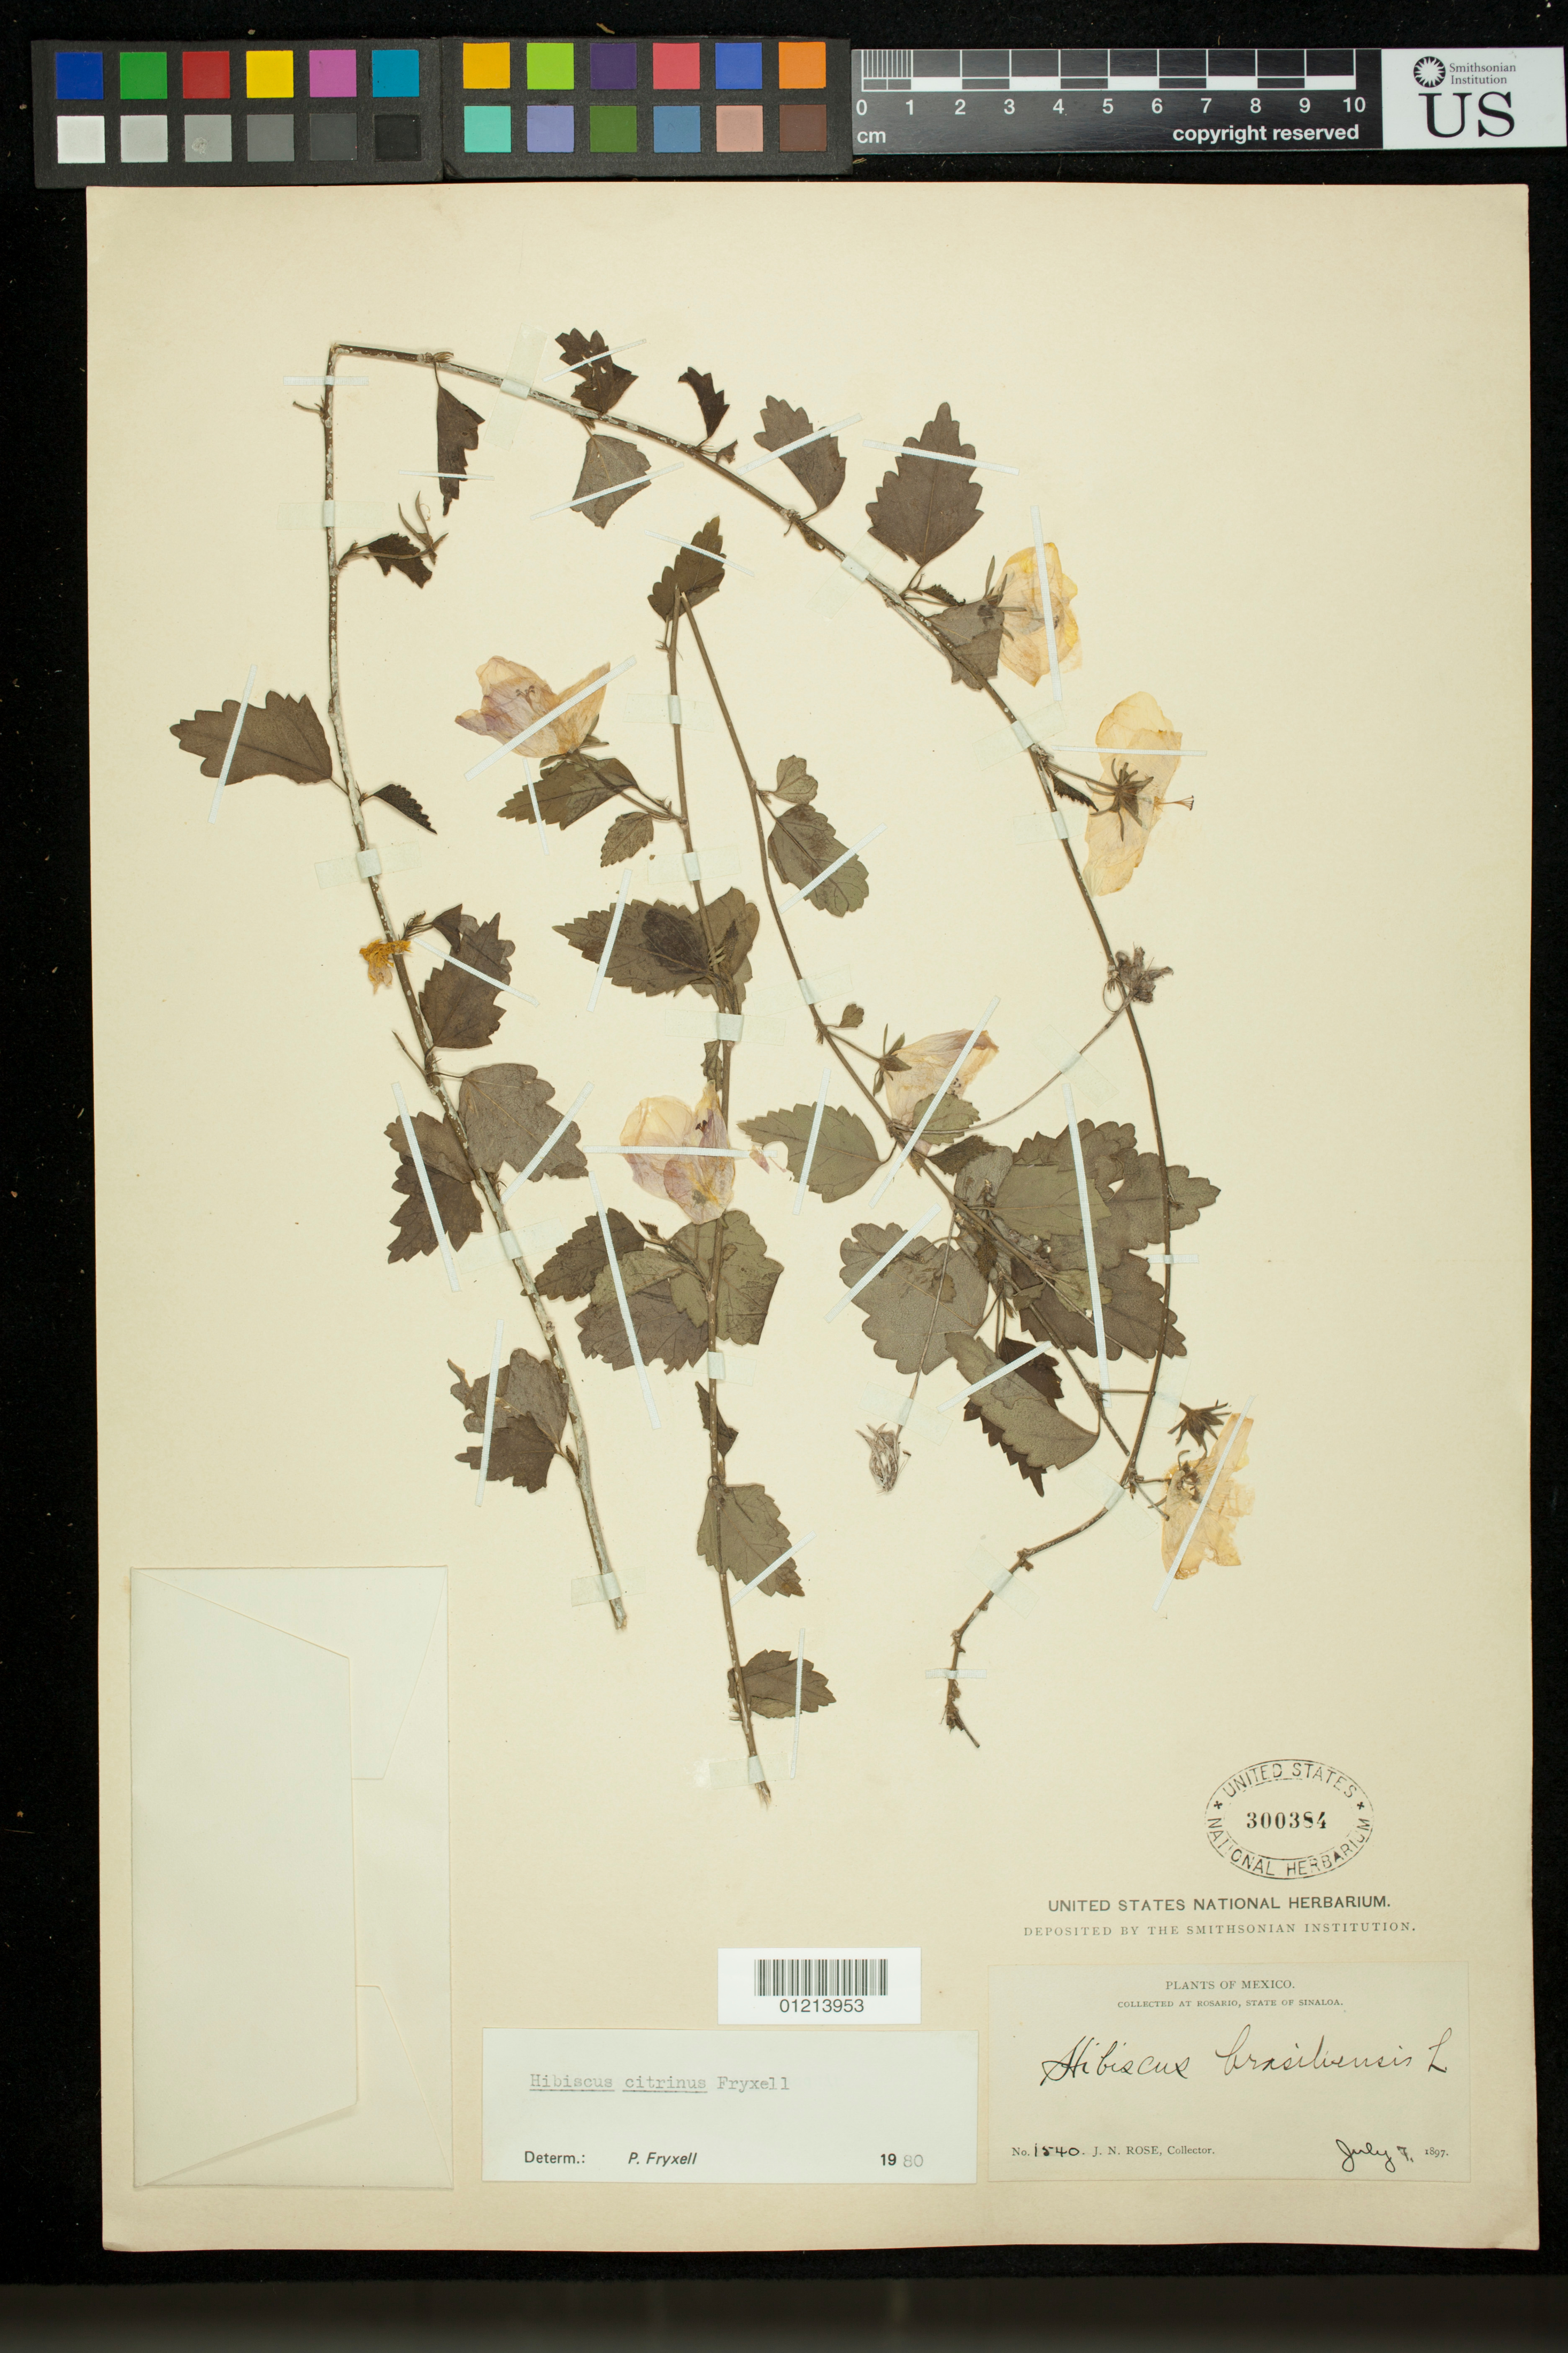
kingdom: Plantae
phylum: Tracheophyta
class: Magnoliopsida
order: Malvales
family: Malvaceae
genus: Hibiscus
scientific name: Hibiscus citrinus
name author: Fryxell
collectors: J. N. Rose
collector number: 1540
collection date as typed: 07 Jul 1897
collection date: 1897-07-07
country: Mexico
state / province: Sinaloa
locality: Rosario.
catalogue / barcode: US 300384